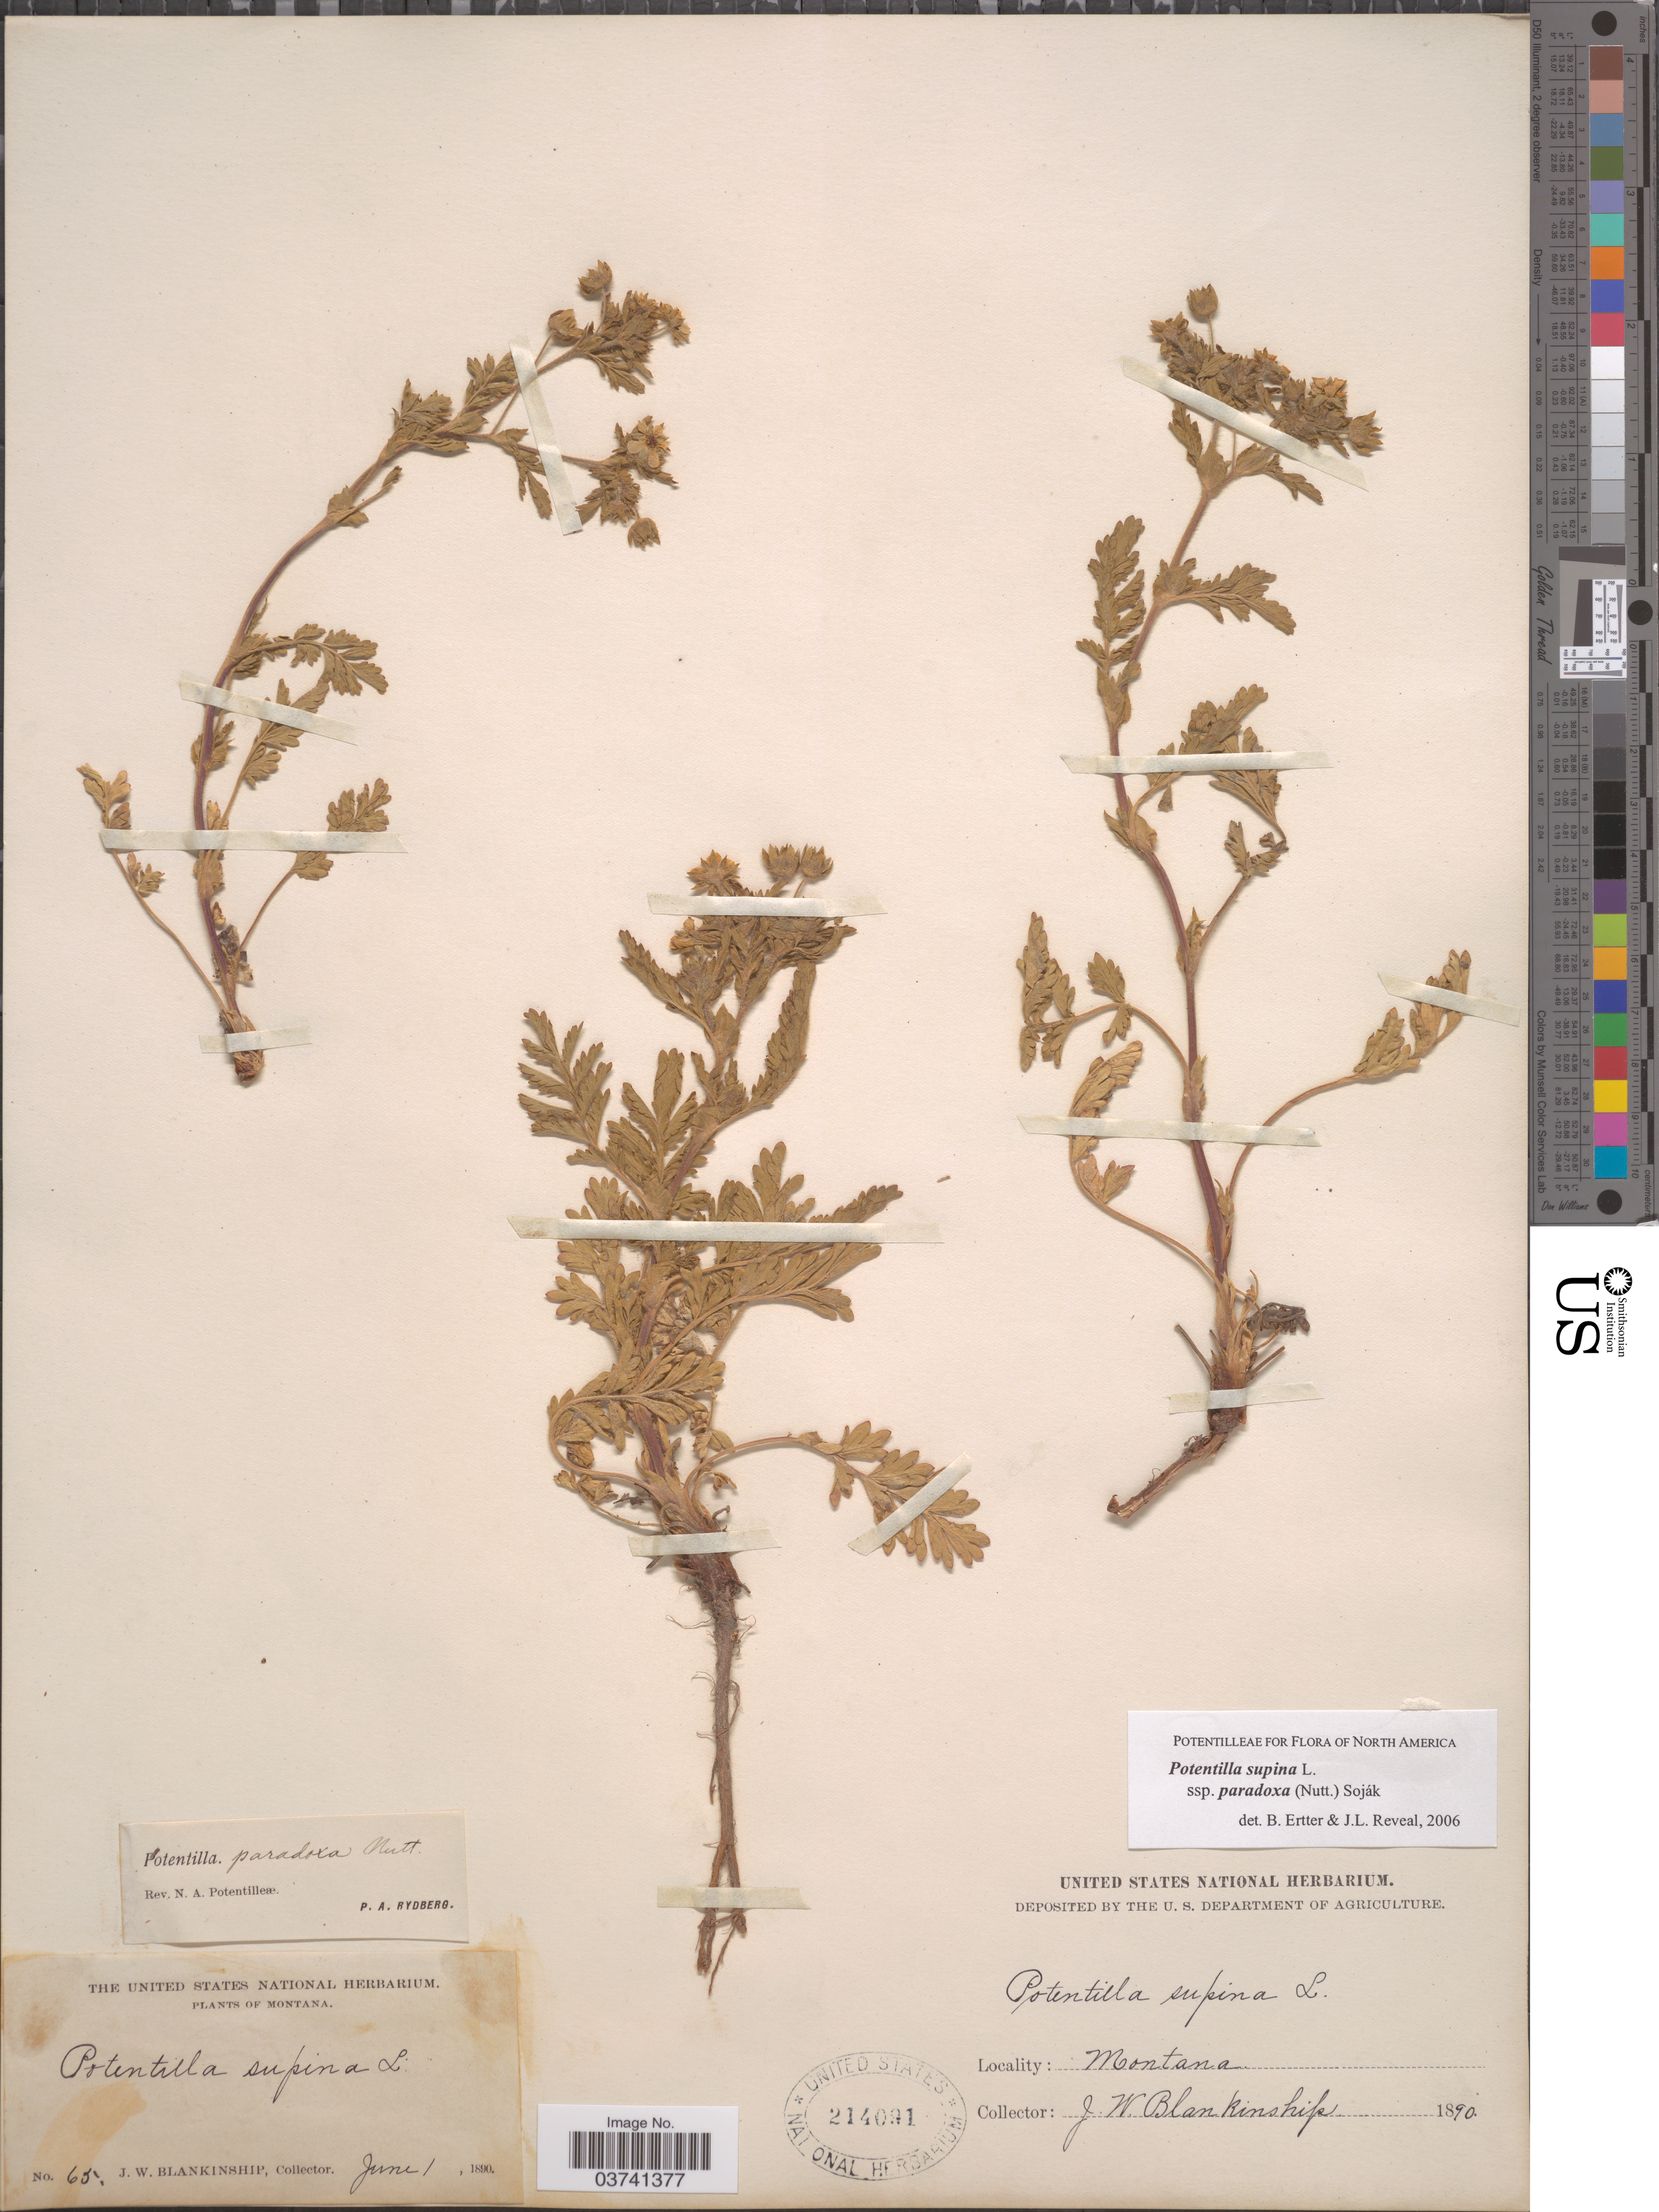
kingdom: Plantae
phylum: Tracheophyta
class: Magnoliopsida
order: Rosales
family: Rosaceae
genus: Potentilla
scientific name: Potentilla supina subsp. paradoxa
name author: (Nutt.) Soják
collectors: J. W. Blankinship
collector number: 65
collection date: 1890-06-01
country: United States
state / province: Montana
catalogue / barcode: US 214091